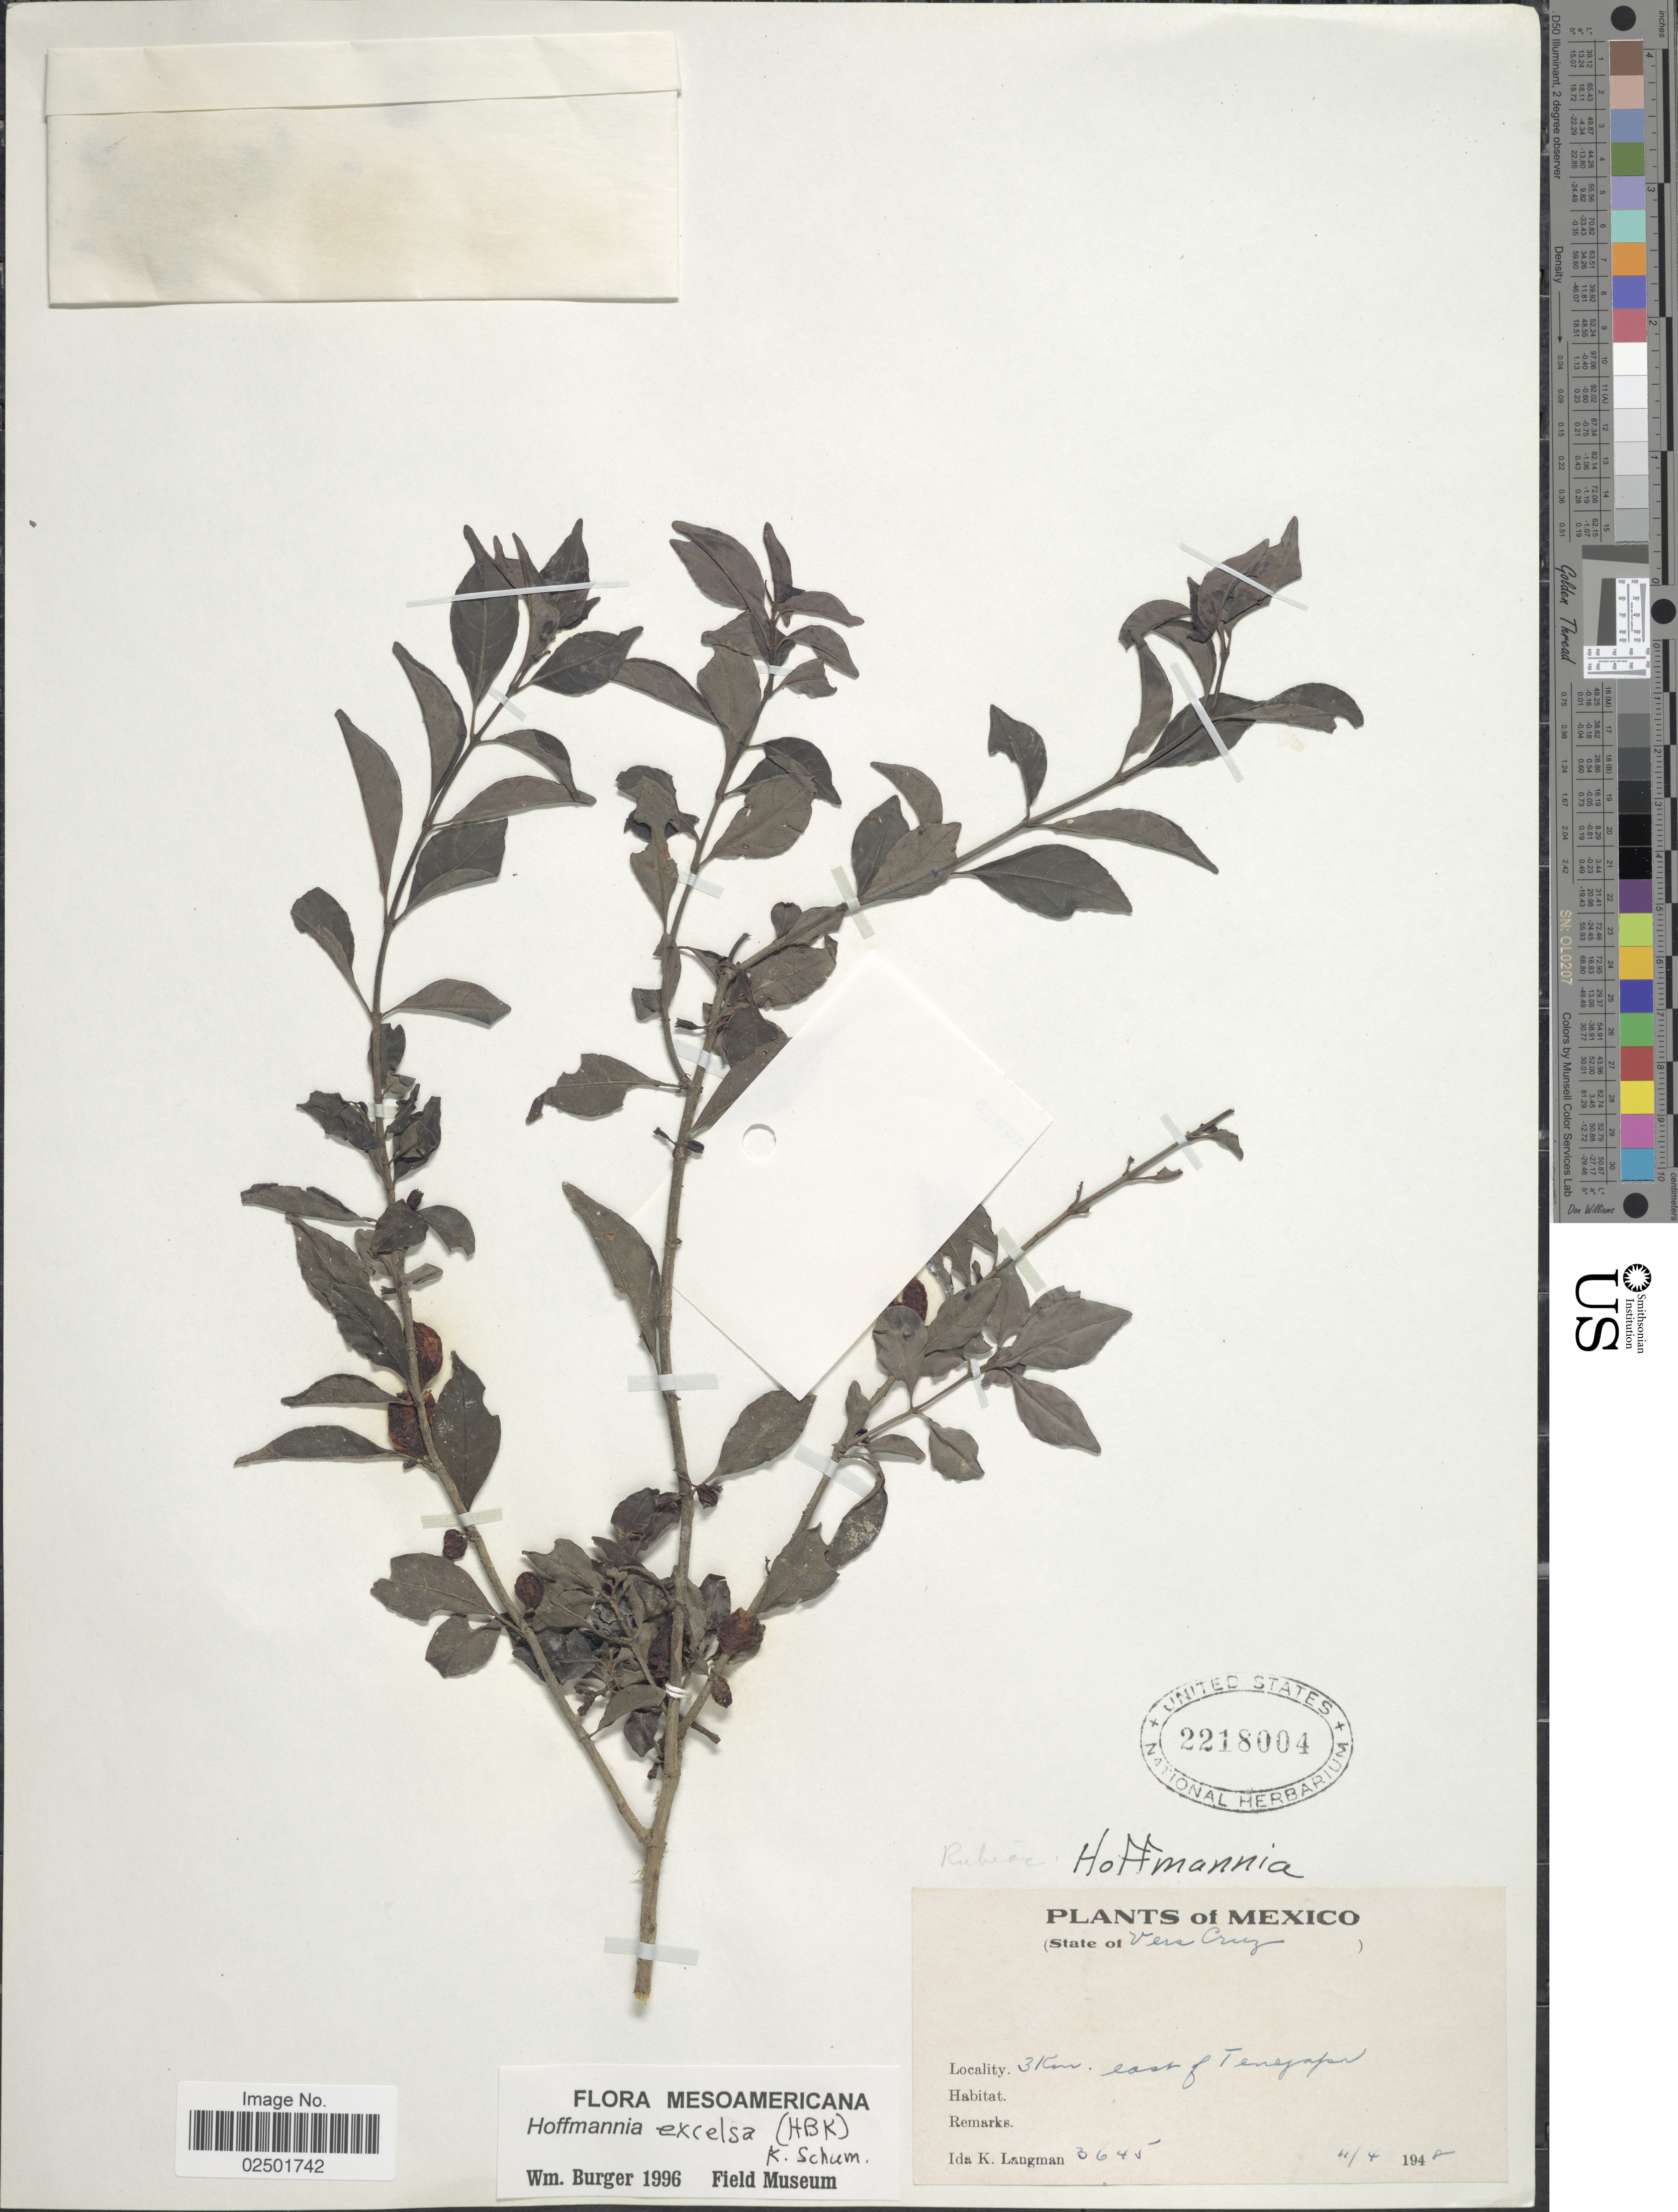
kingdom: Plantae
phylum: Tracheophyta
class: Magnoliopsida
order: Gentianales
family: Rubiaceae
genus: Hoffmannia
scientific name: Hoffmannia excelsa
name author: (Kunth) K. Schum.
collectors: I. K. Langman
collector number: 3645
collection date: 1948-04-11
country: Mexico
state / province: Veracruz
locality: State of Veracruz, 3Km east of Tenejapan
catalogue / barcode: US 2218004